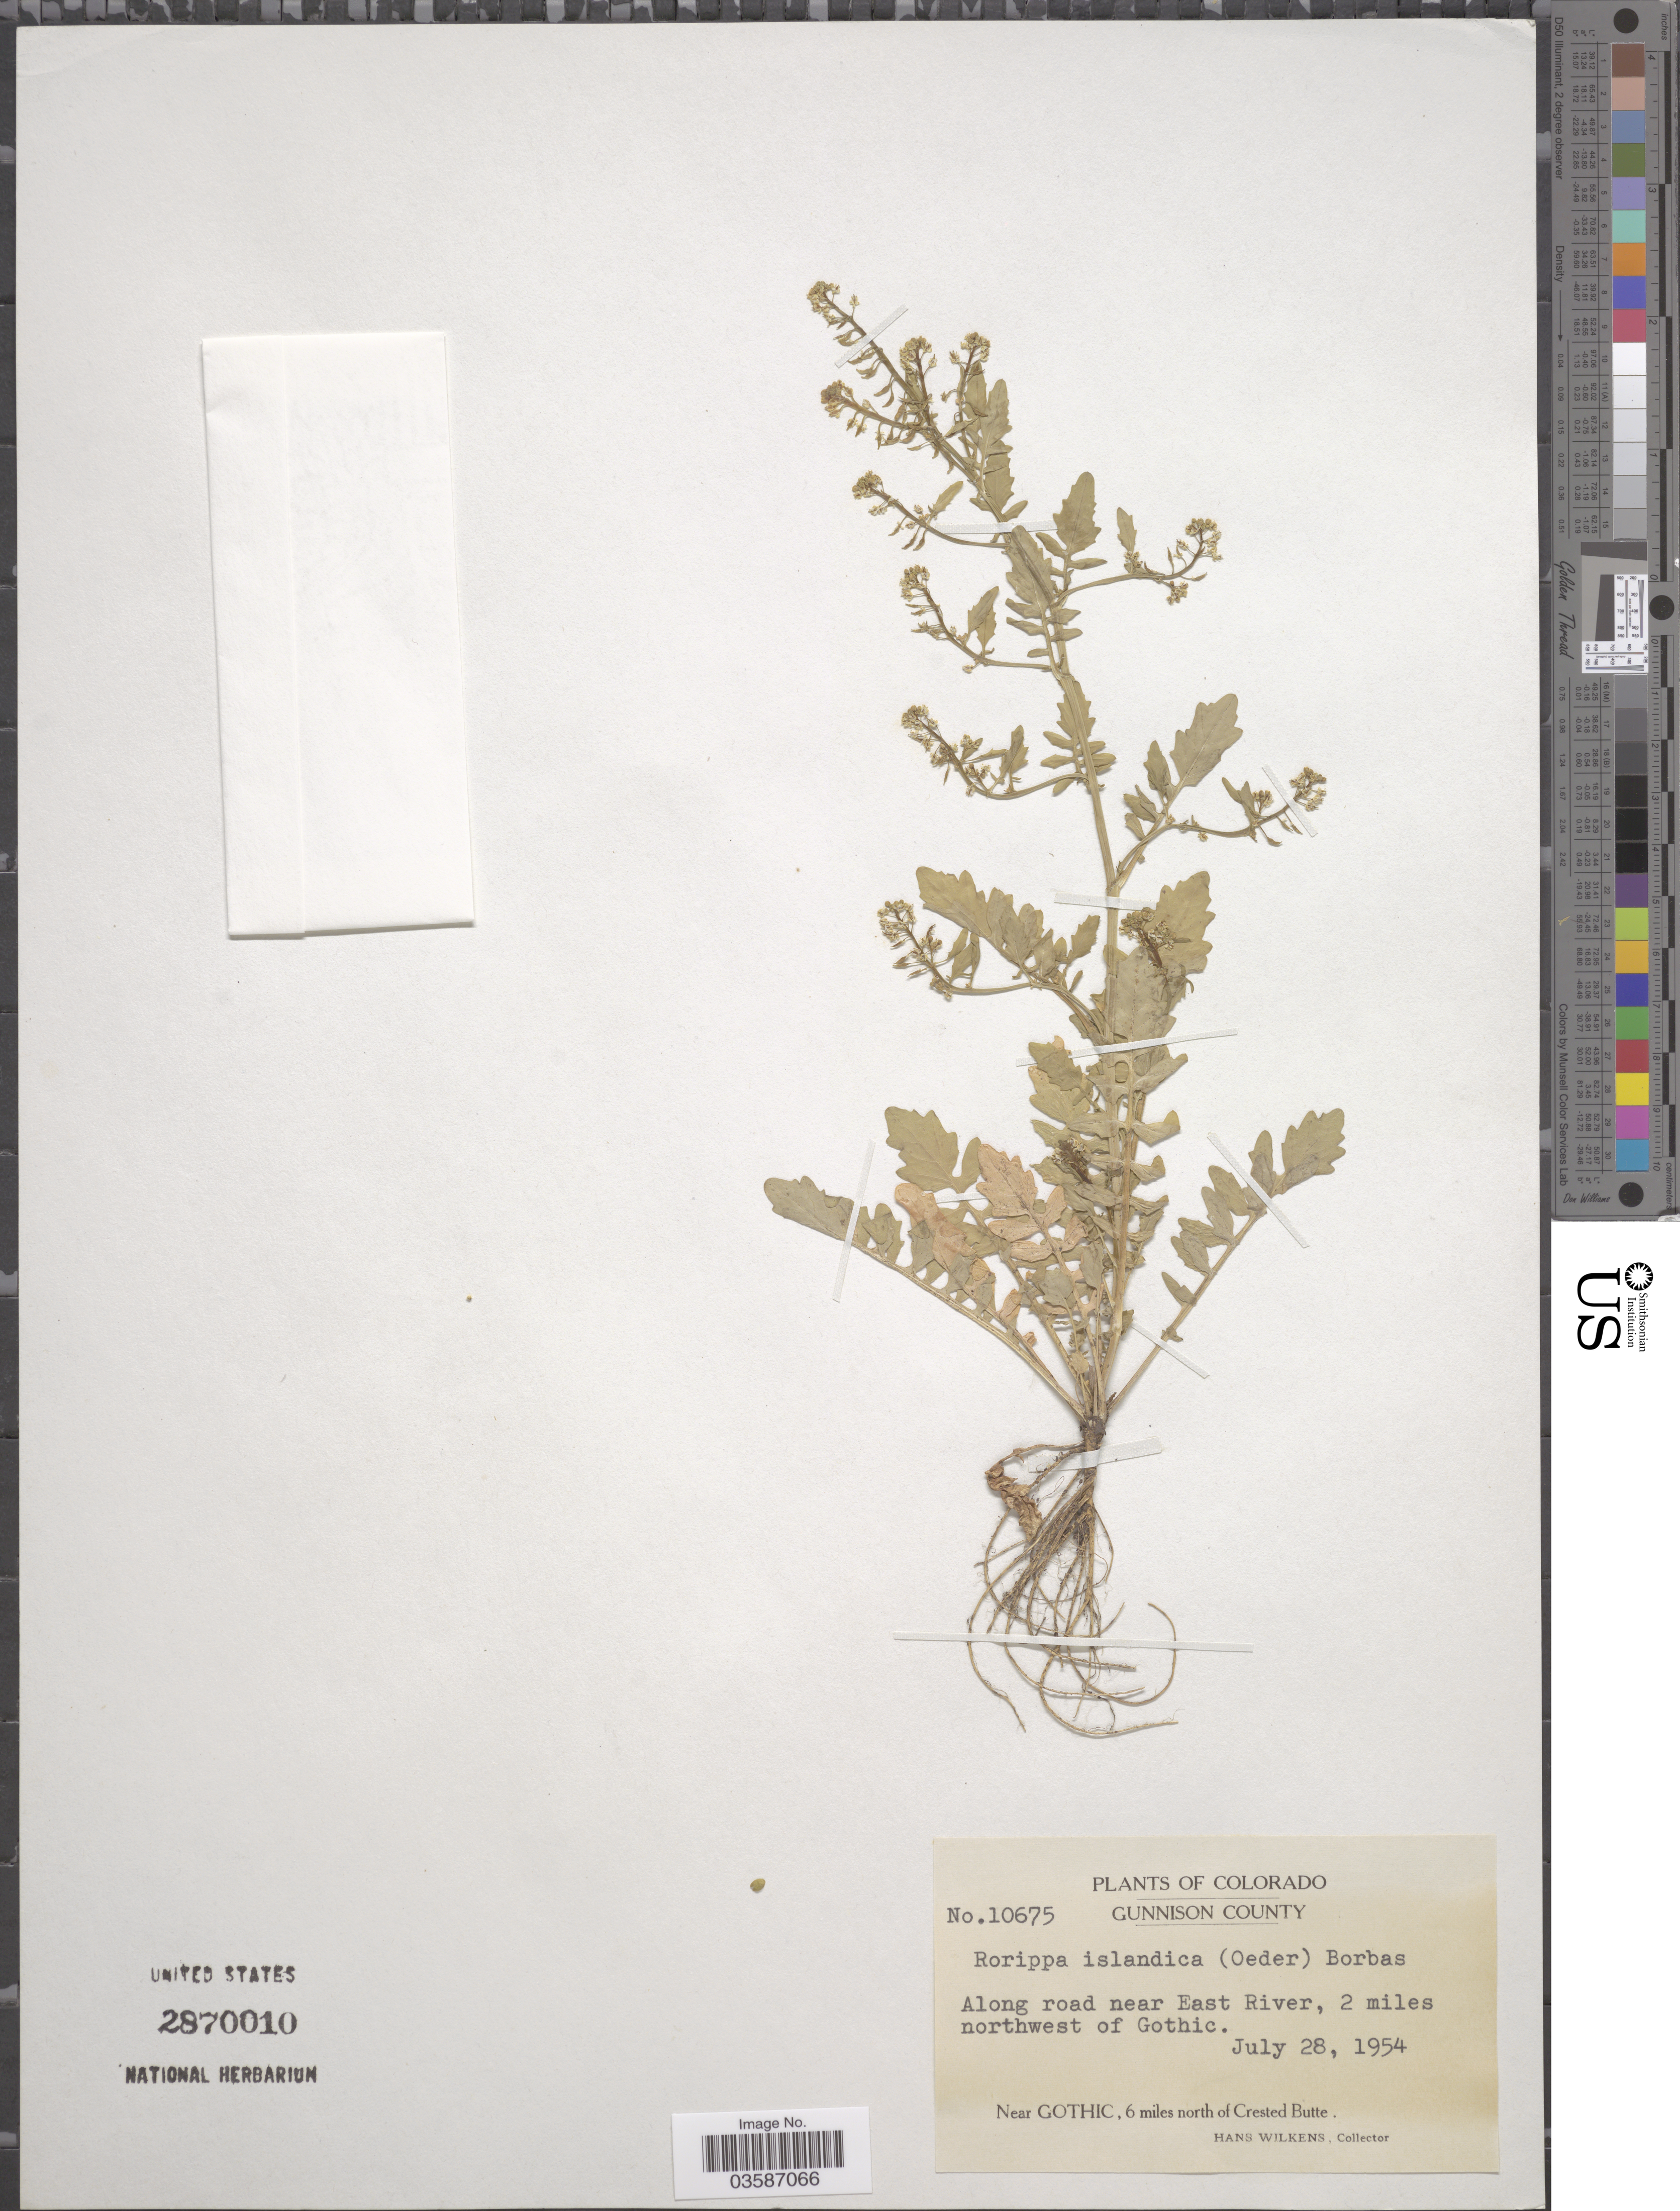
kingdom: Plantae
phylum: Tracheophyta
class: Magnoliopsida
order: Brassicales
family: Brassicaceae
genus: Rorippa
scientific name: Rorippa islandica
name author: (Oeder) Borbás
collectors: H. Wilkens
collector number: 10675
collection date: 1954-07-28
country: United States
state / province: Colorado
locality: Gunnison County. Along road near East River, 2 miles northwest of Gothic. Near Gothic, 6 miles north of Crested Butte.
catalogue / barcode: US 2870010